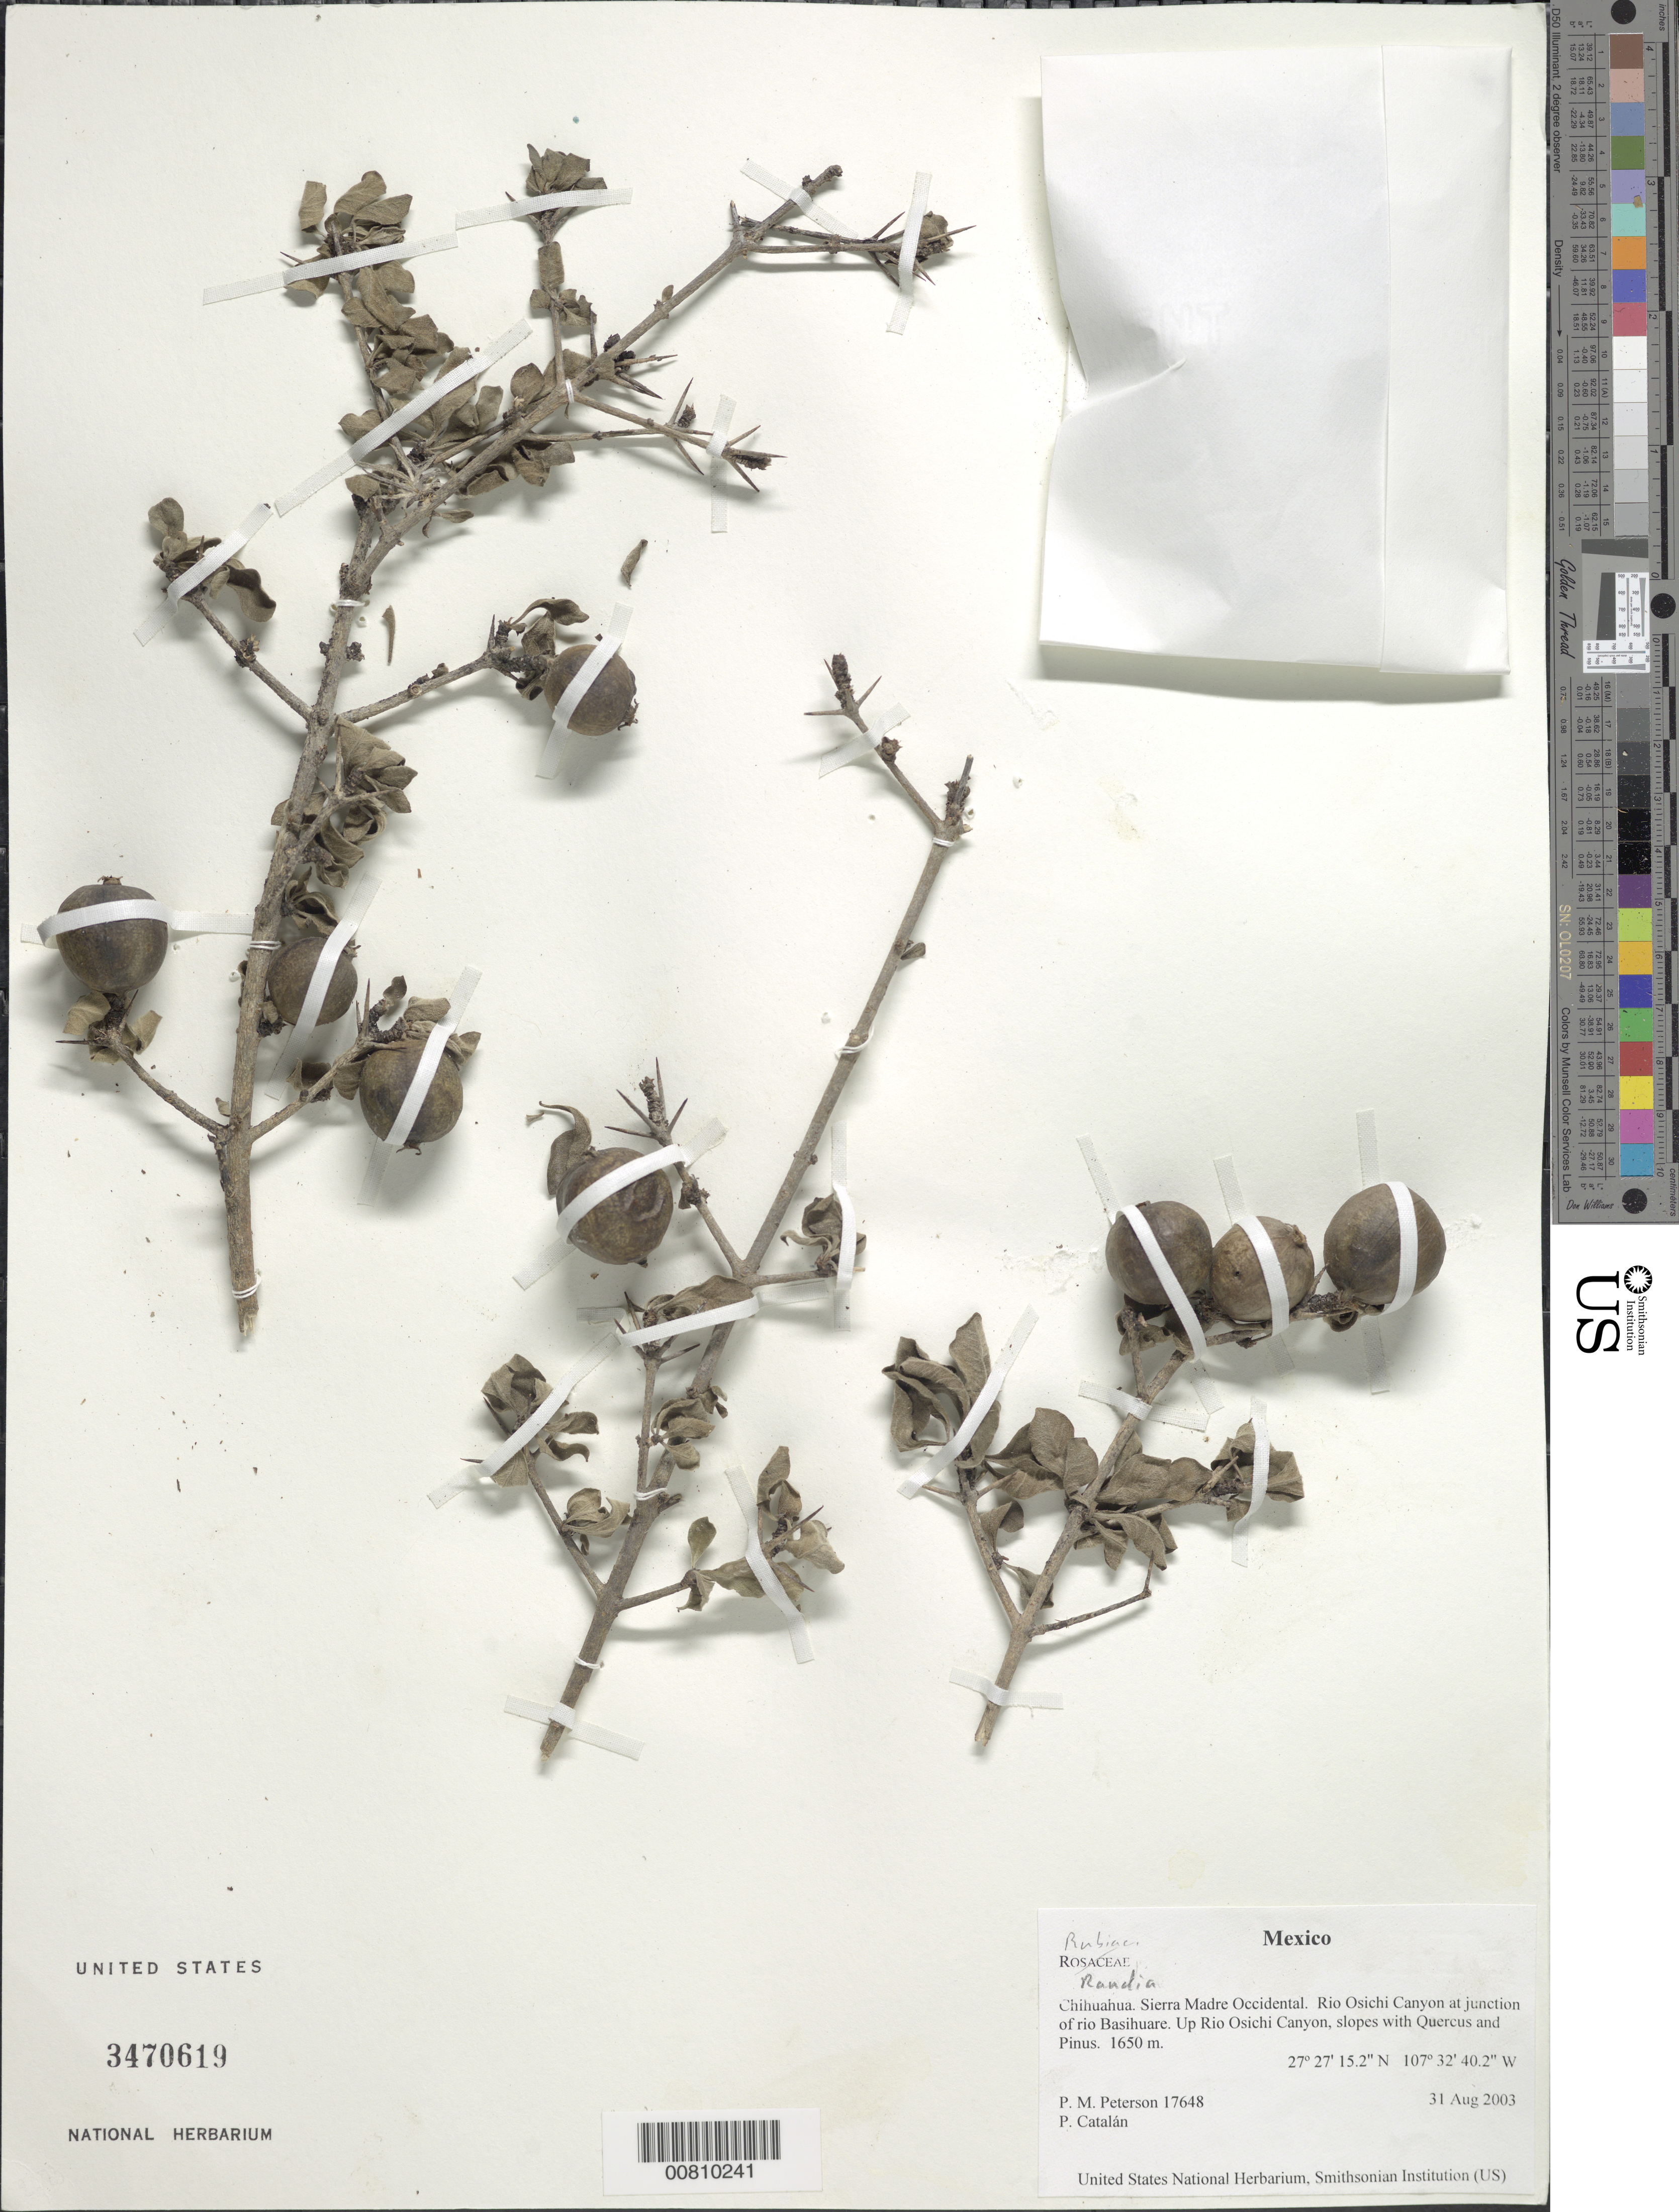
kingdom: Plantae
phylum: Tracheophyta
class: Magnoliopsida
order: Gentianales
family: Rubiaceae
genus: Randia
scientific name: Randia sp.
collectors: P. M. Peterson & P. Catalán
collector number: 17648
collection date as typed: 31 Aug 2003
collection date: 2003-08-31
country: Mexico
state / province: Chihuahua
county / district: Sierra Madre Occidental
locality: Rio Osichi Canyon at junction of rio Basihuare. Up Rio Osichi Canyon, slopes with Quercus and Pinus.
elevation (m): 1650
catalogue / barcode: US 3470619